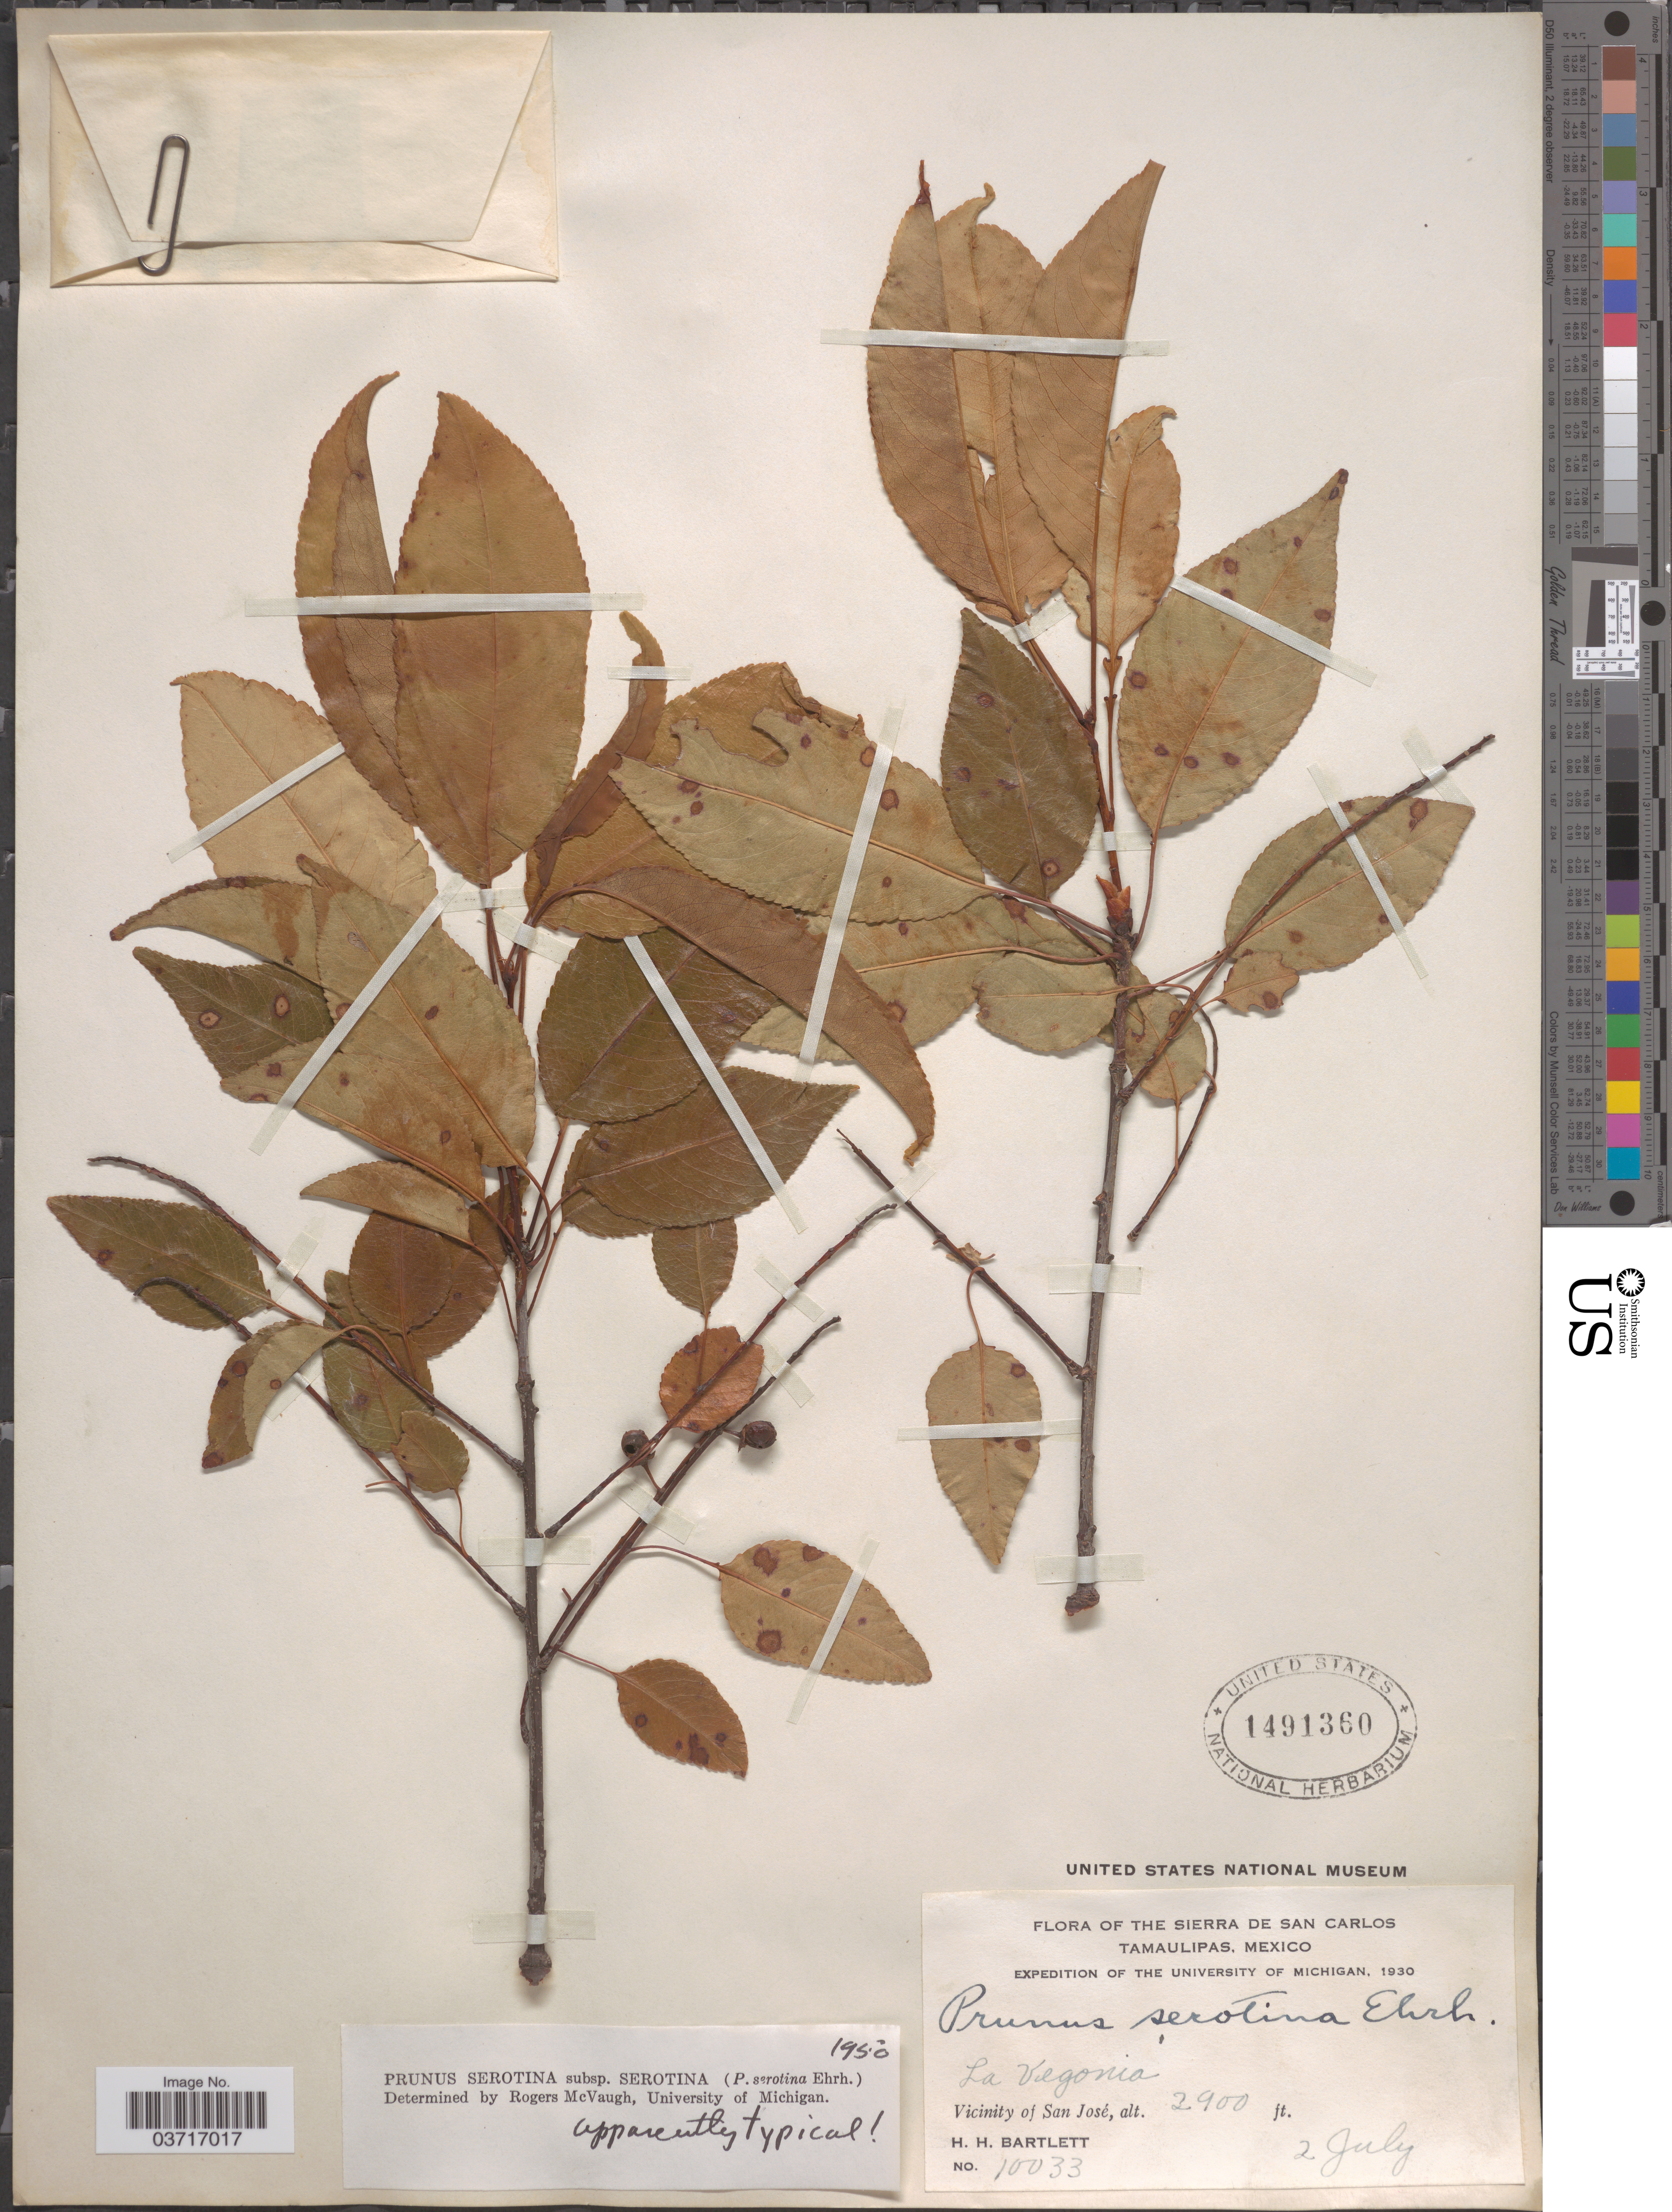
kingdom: Plantae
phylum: Tracheophyta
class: Magnoliopsida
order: Rosales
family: Rosaceae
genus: Prunus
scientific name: Prunus serotina var. serotina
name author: Ehrh.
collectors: H. H. Bartlett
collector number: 10033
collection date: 1930-07-02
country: Mexico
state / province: Tamaulipas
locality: Sierra de San Carlos. La Vegonia. Vicinity of San José.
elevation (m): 884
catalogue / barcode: US 1491360